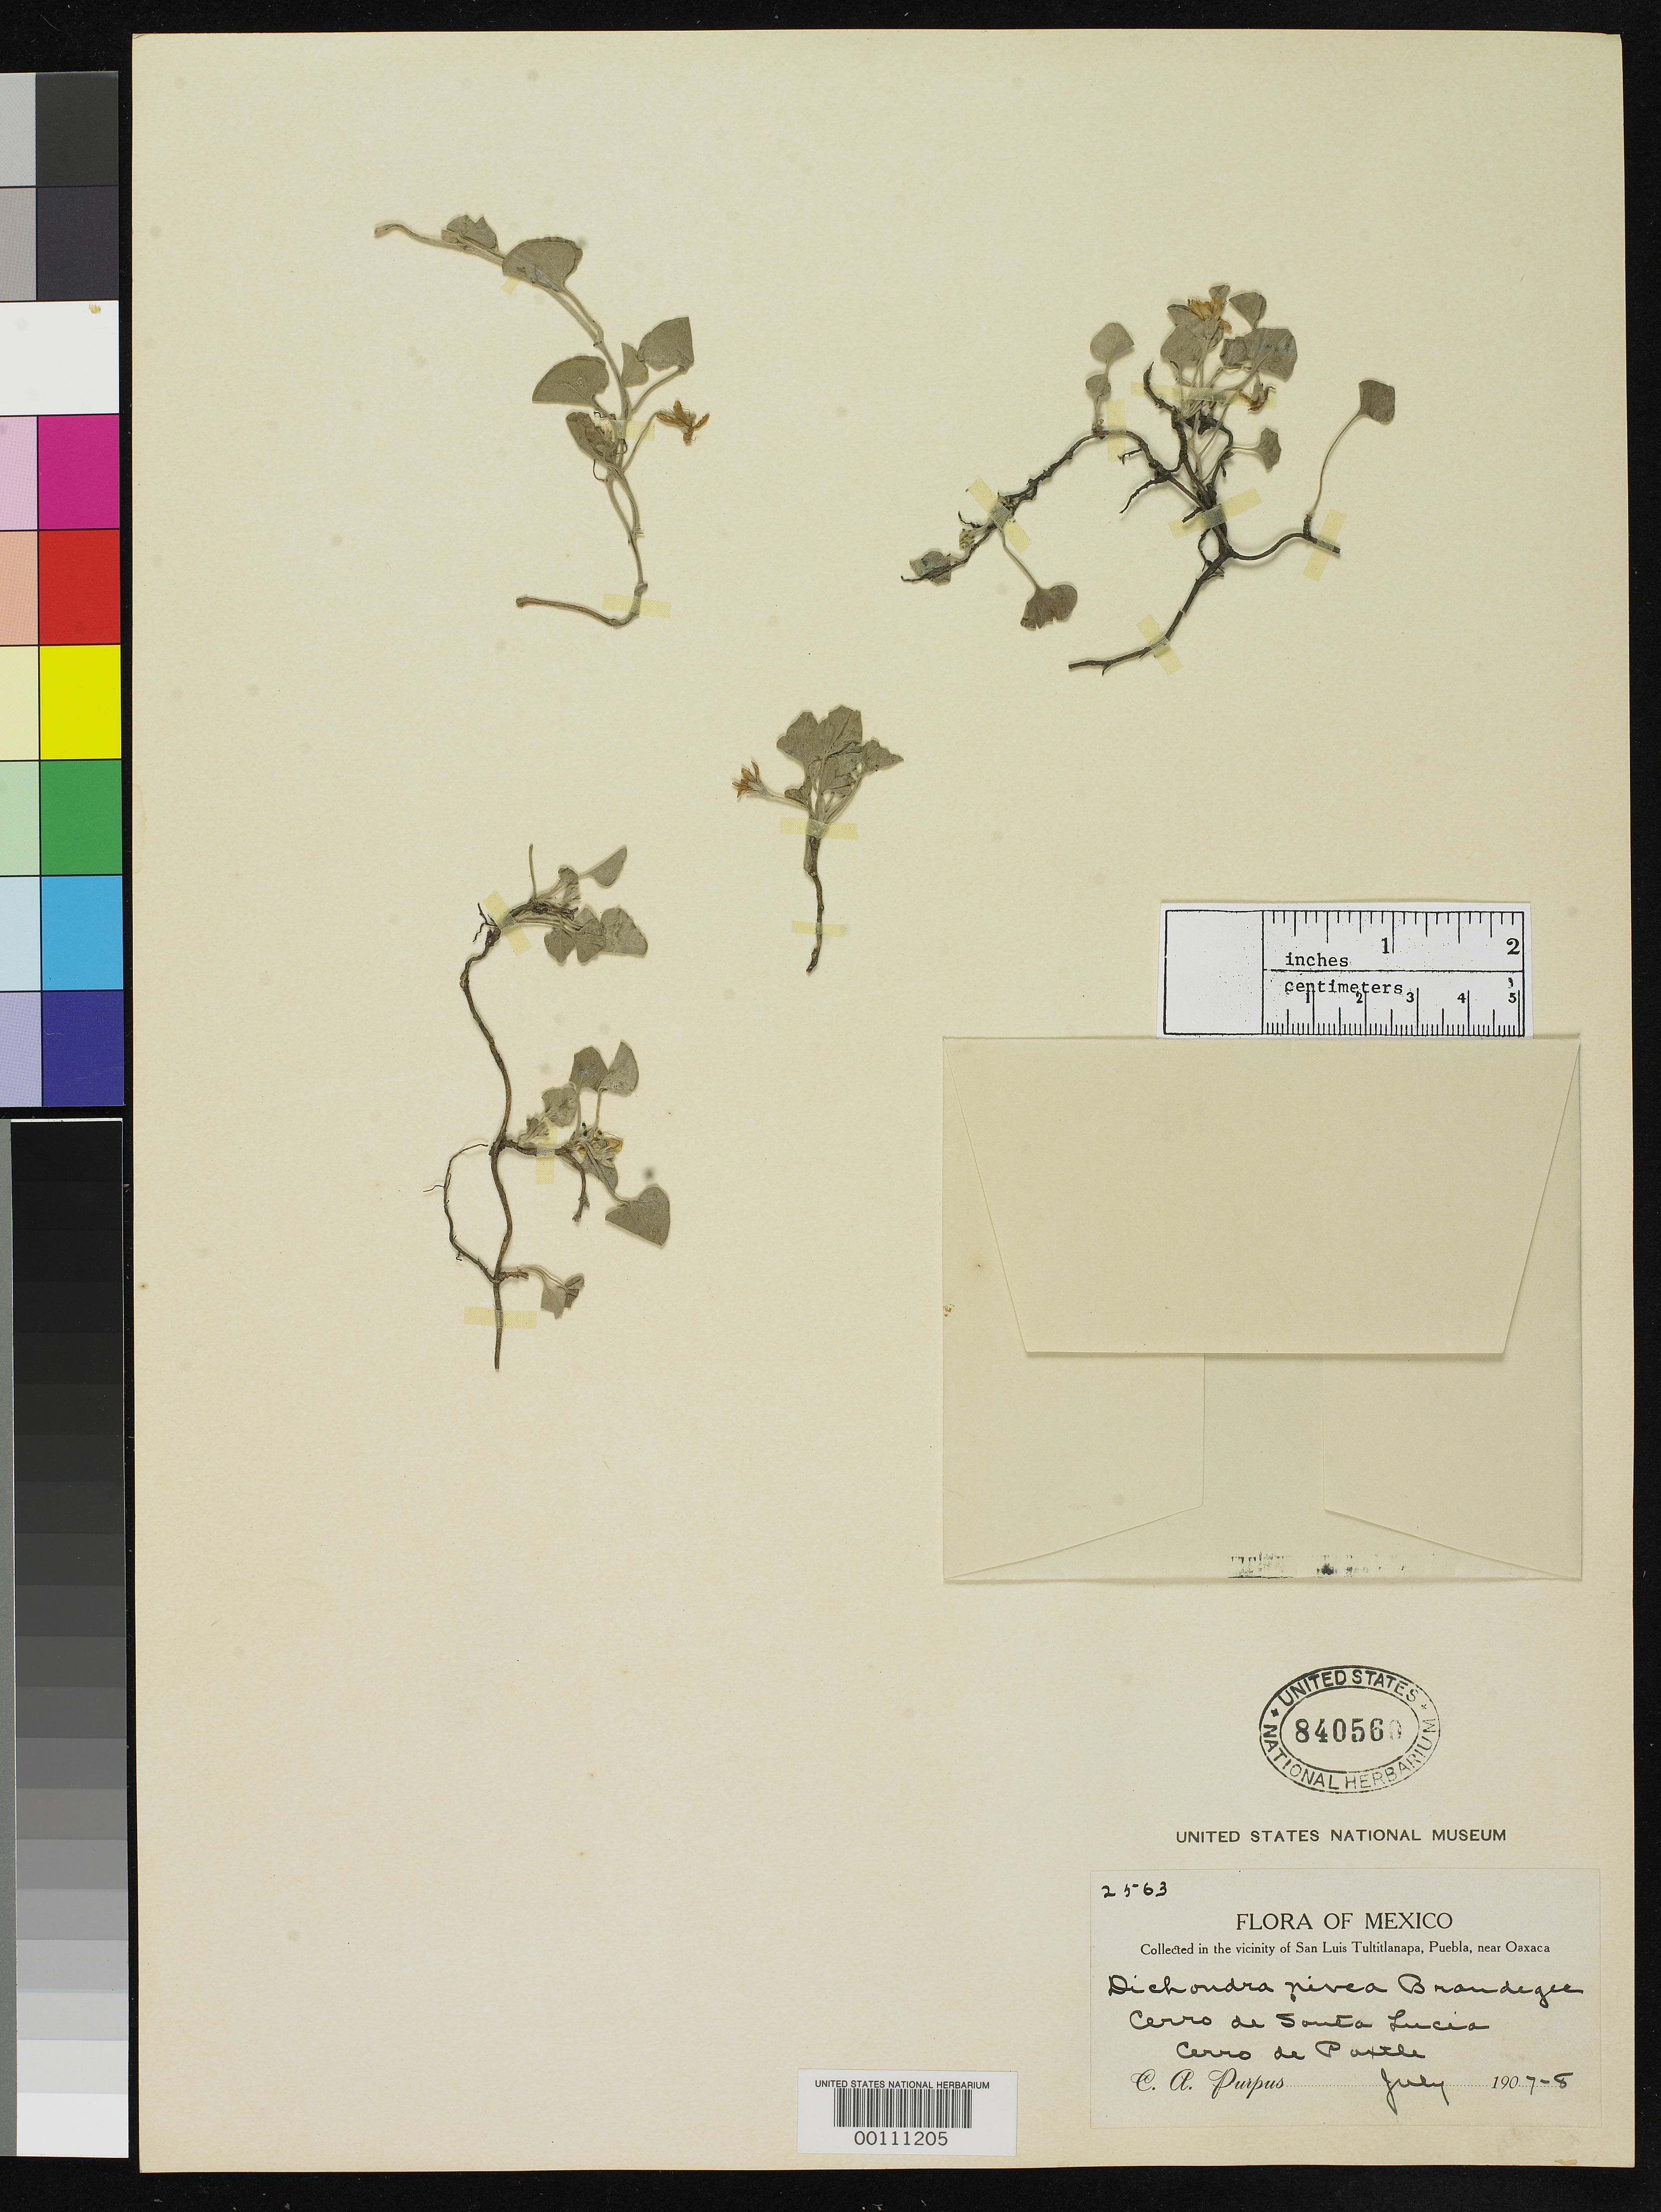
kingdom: Plantae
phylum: Tracheophyta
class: Magnoliopsida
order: Solanales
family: Convolvulaceae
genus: Dichondropsis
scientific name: Dichondropsis nivea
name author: Brandegee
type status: Isotype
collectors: C. A. Purpus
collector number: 2563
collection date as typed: Jul 1907 and -- Jul 1908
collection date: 1907-07,1908-07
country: Mexico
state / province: Puebla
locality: San Luis Tultitlanapa, near Oaxaca.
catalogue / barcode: US 840560